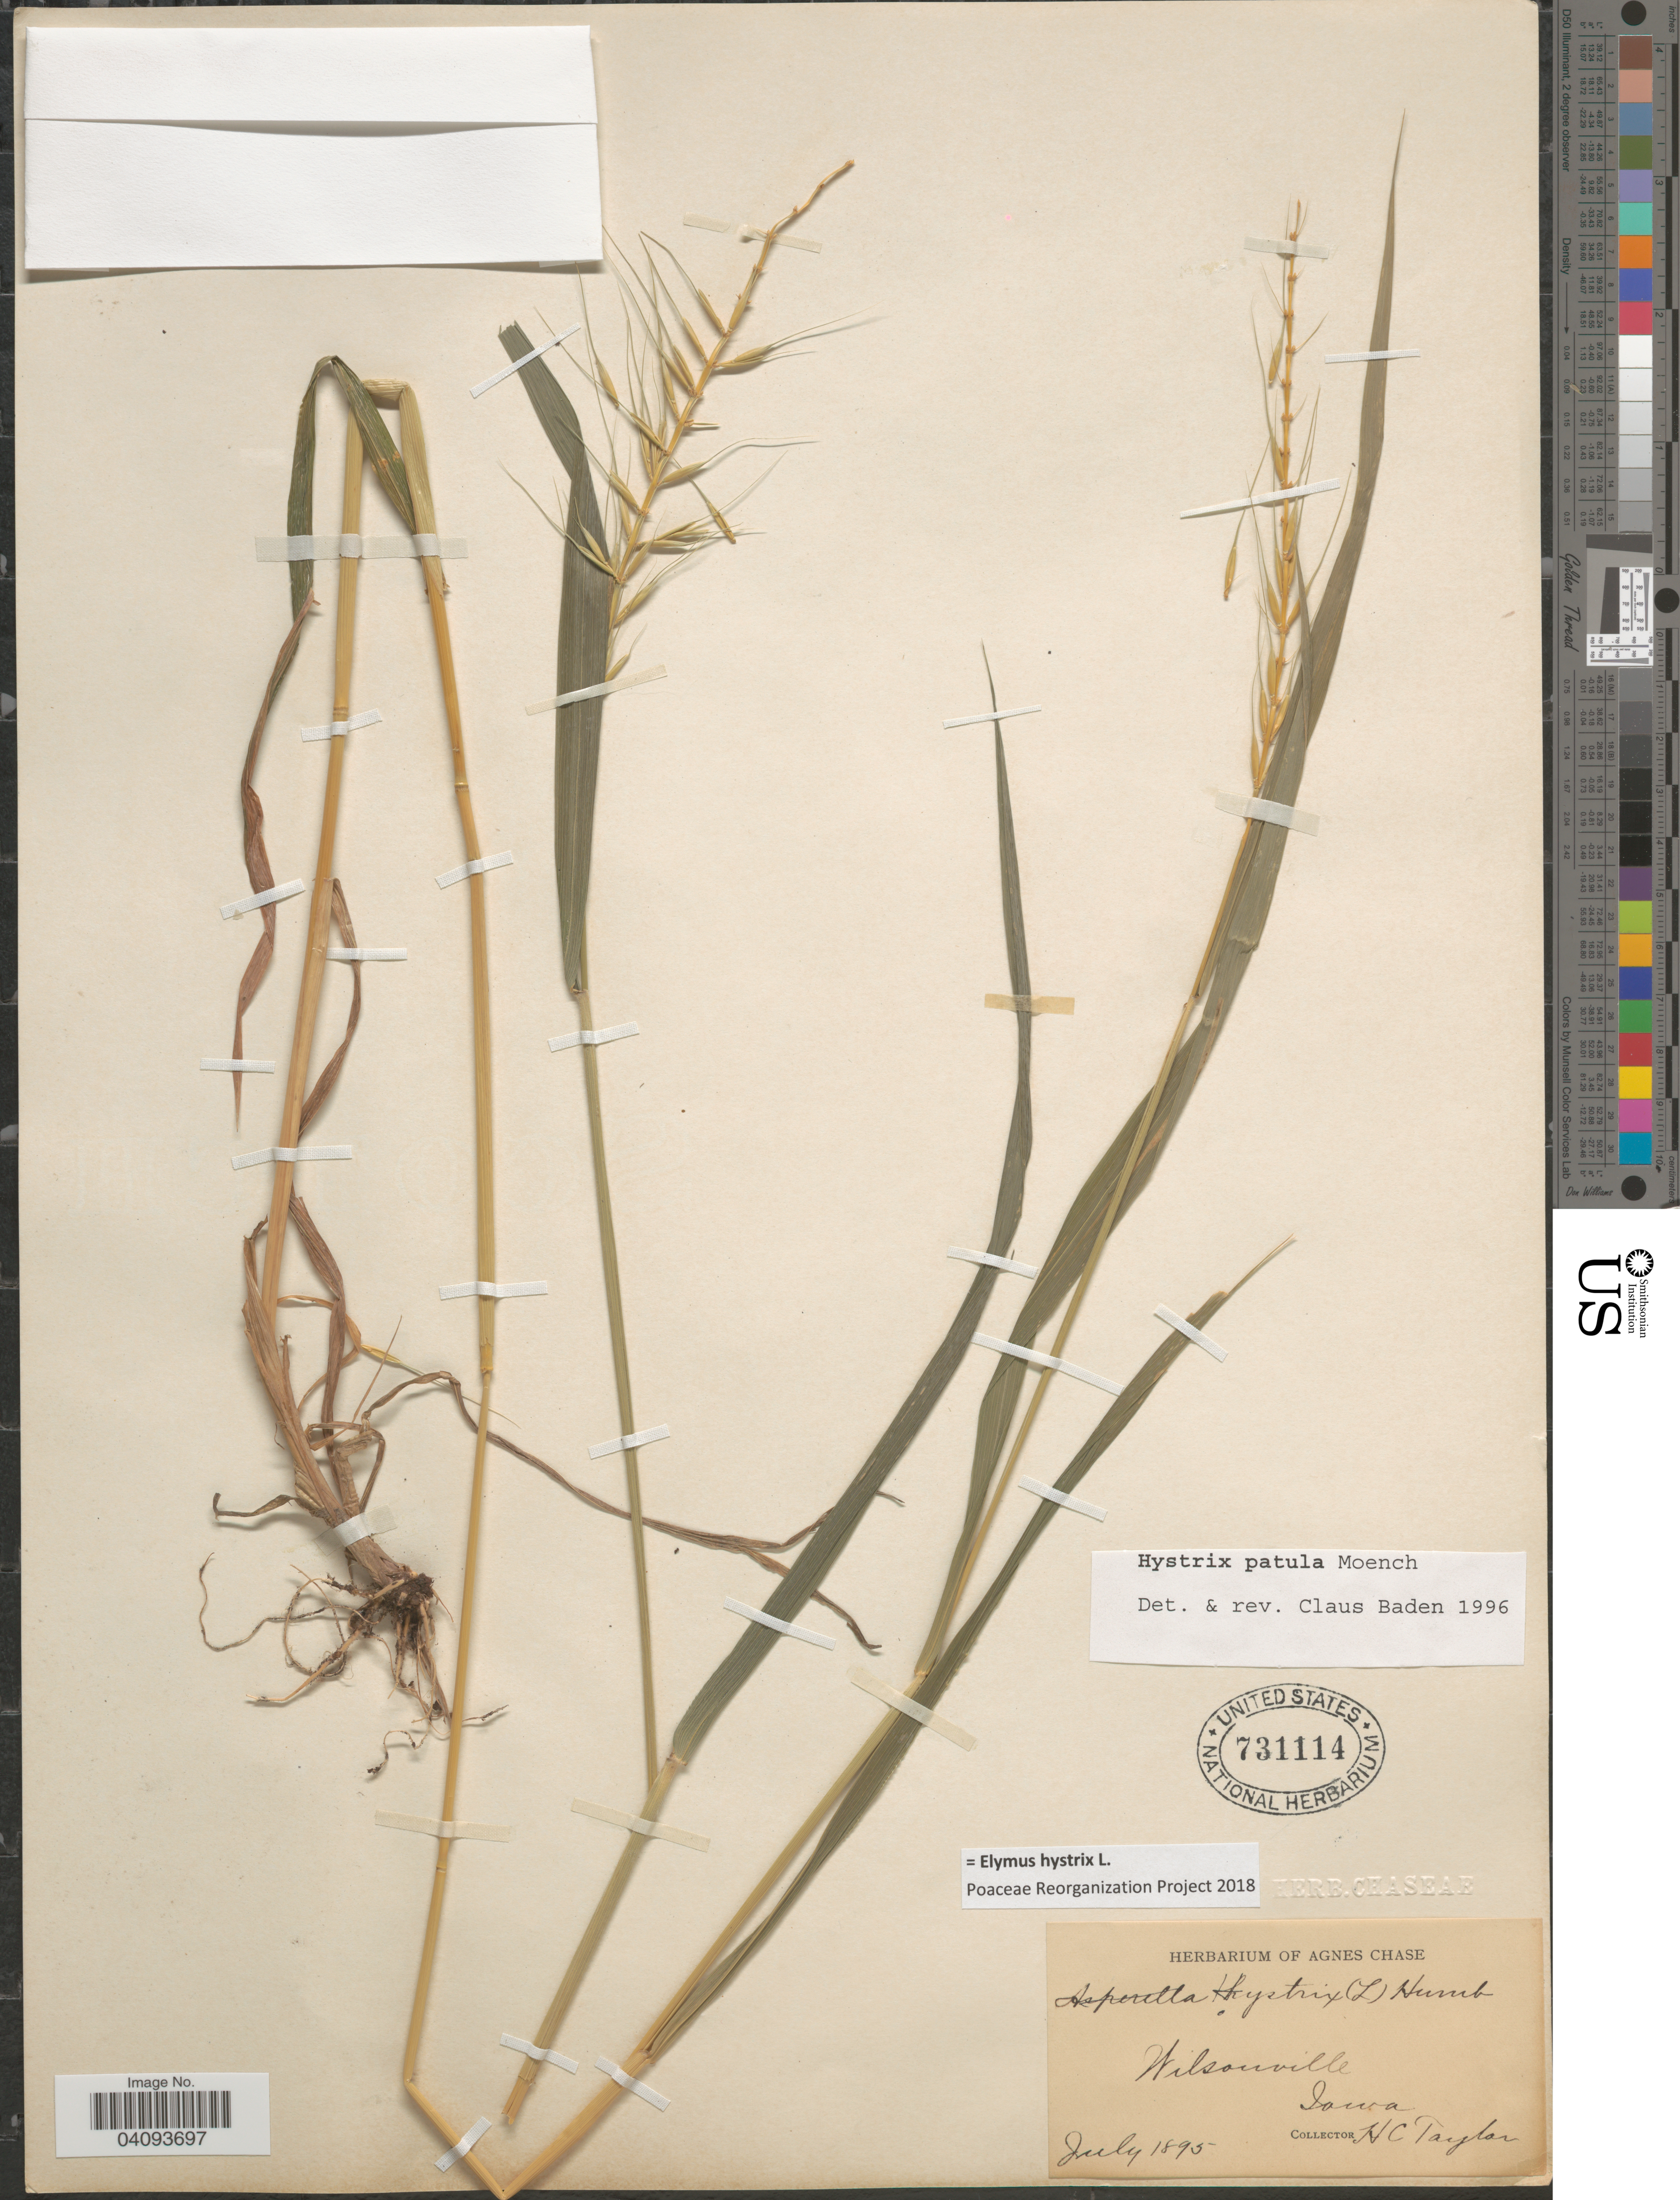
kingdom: Plantae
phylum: Tracheophyta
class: Liliopsida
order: Poales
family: Poaceae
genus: Elymus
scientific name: Elymus hystrix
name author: L.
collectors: H. Taylor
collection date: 1895-07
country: United States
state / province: Iowa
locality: Wilsonville.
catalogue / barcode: US 731114